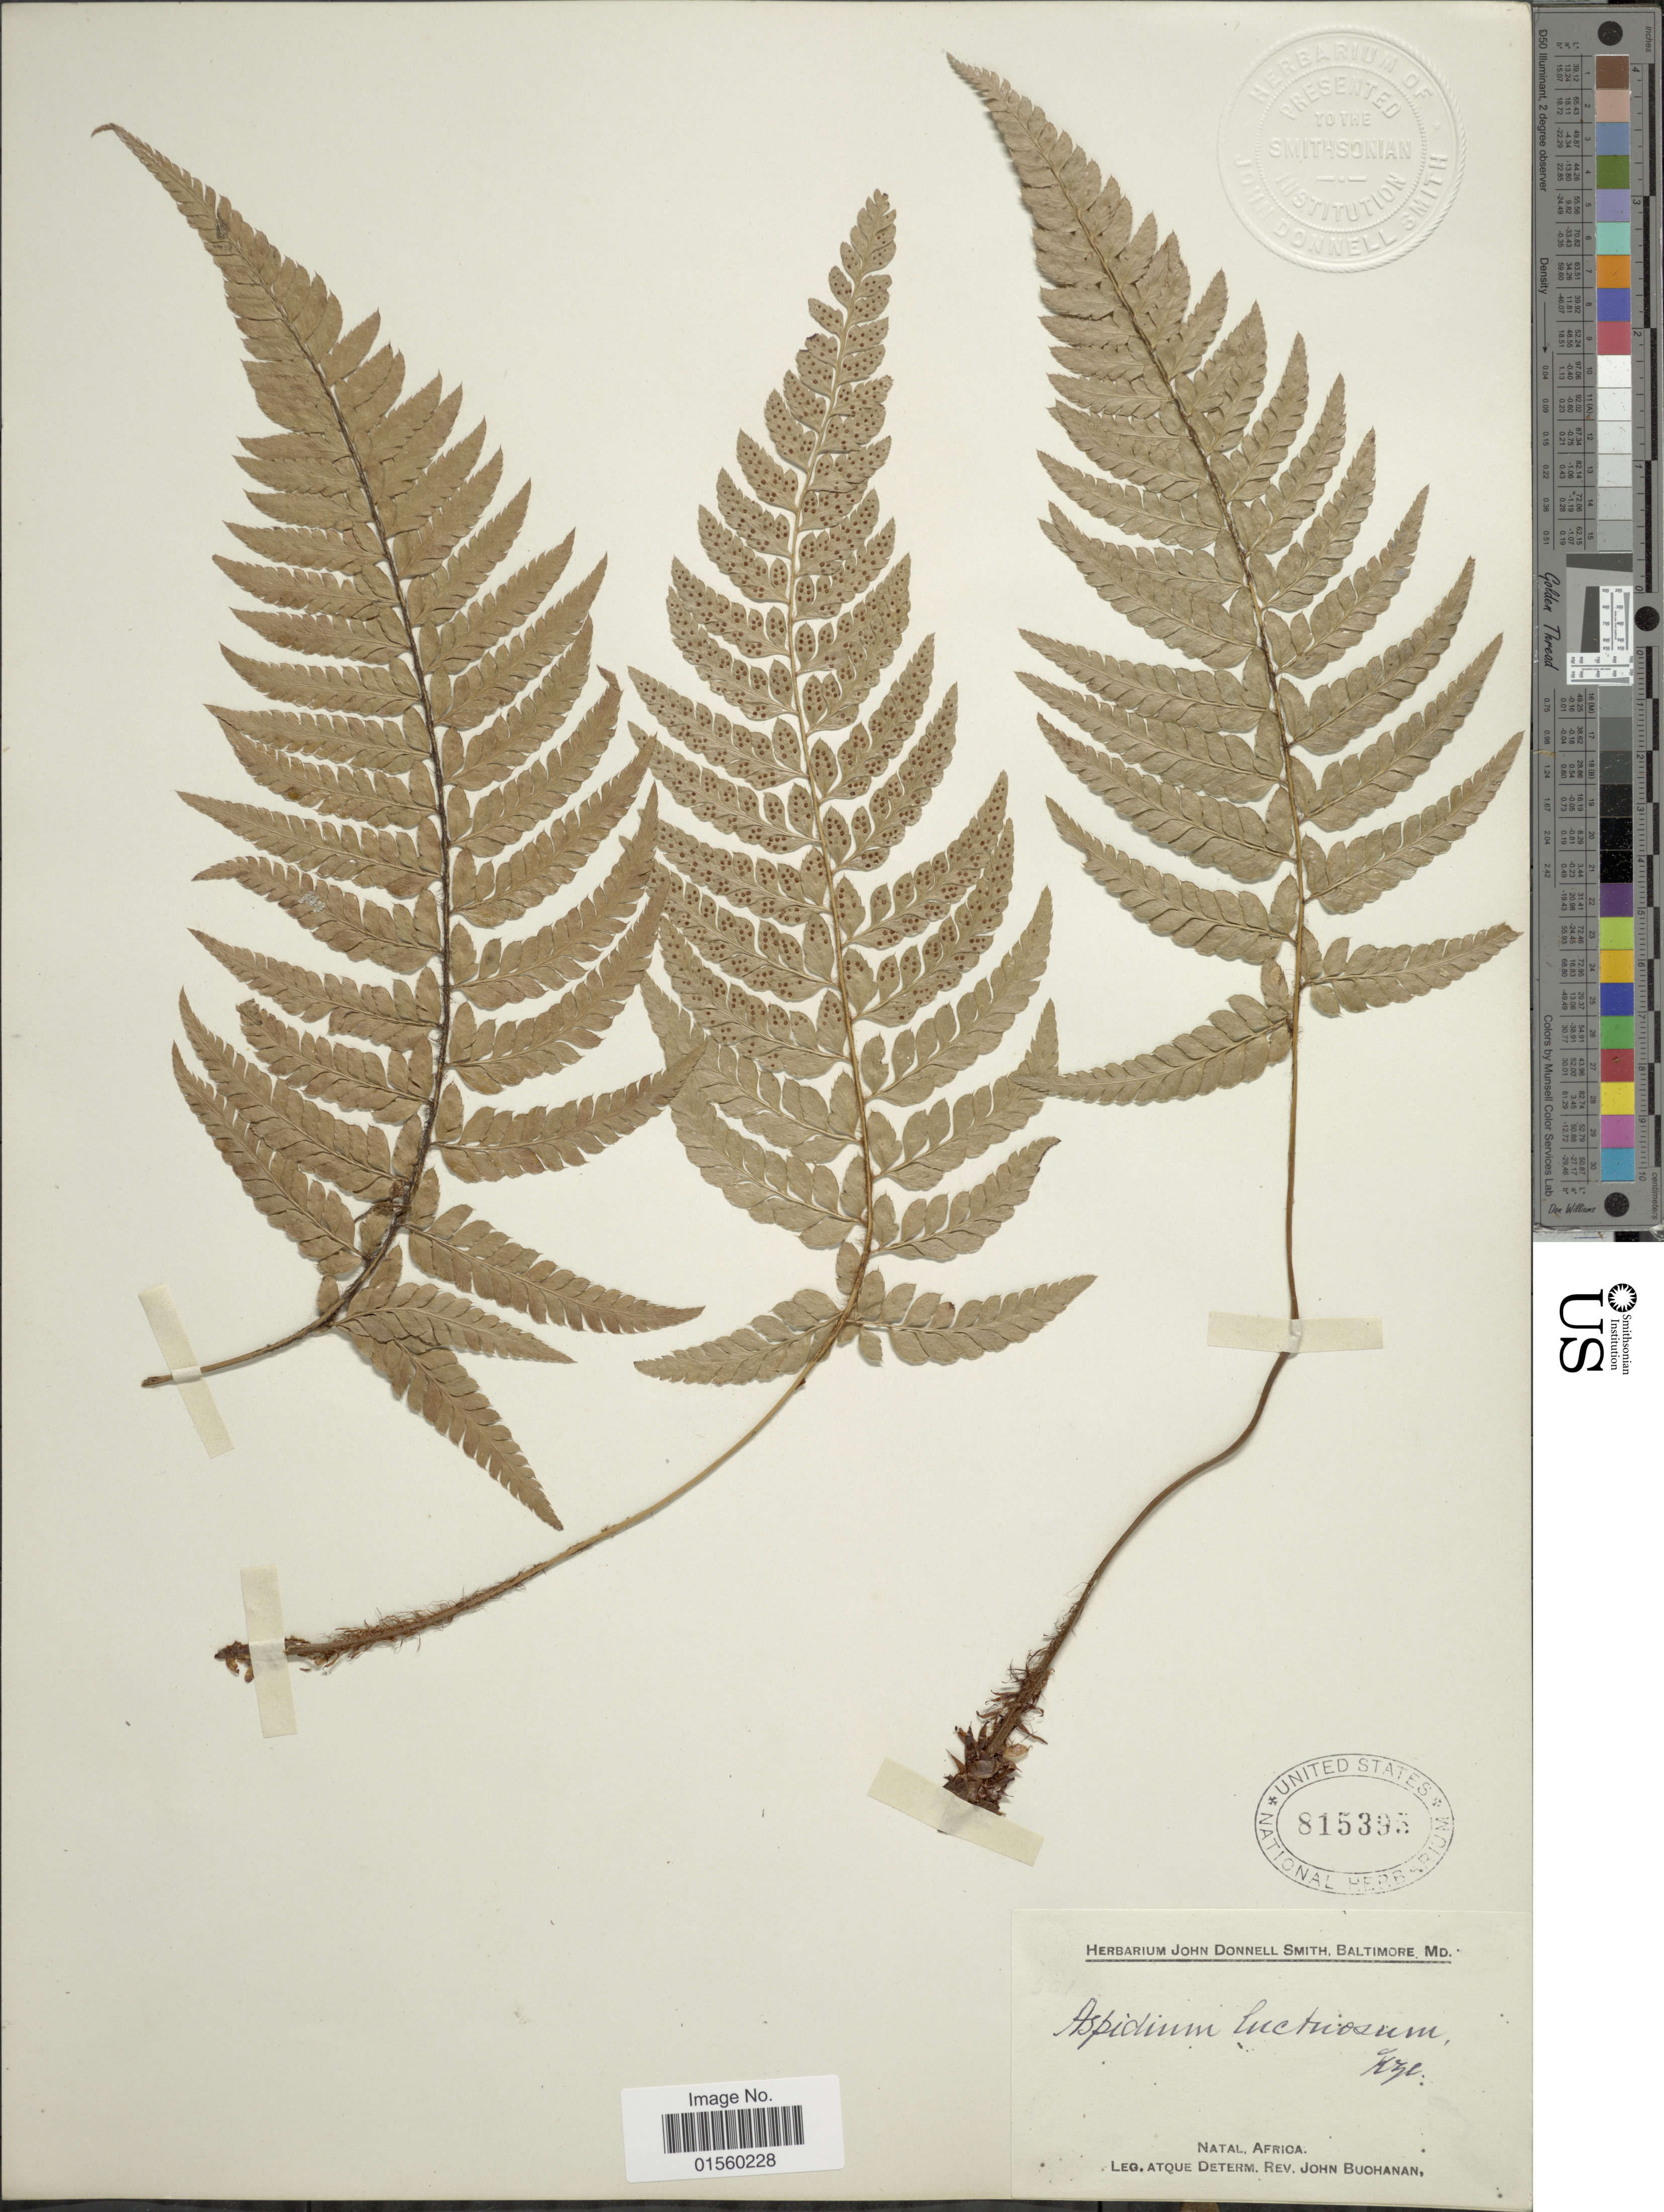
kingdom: Plantae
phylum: Tracheophyta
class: Polypodiopsida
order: Polypodiales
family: Dryopteridaceae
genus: Polystichum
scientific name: Polystichum luctuosum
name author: (Kunze) T. Moore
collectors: J. Buchanan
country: South Africa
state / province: KwaZulu-Natal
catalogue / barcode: US 815395